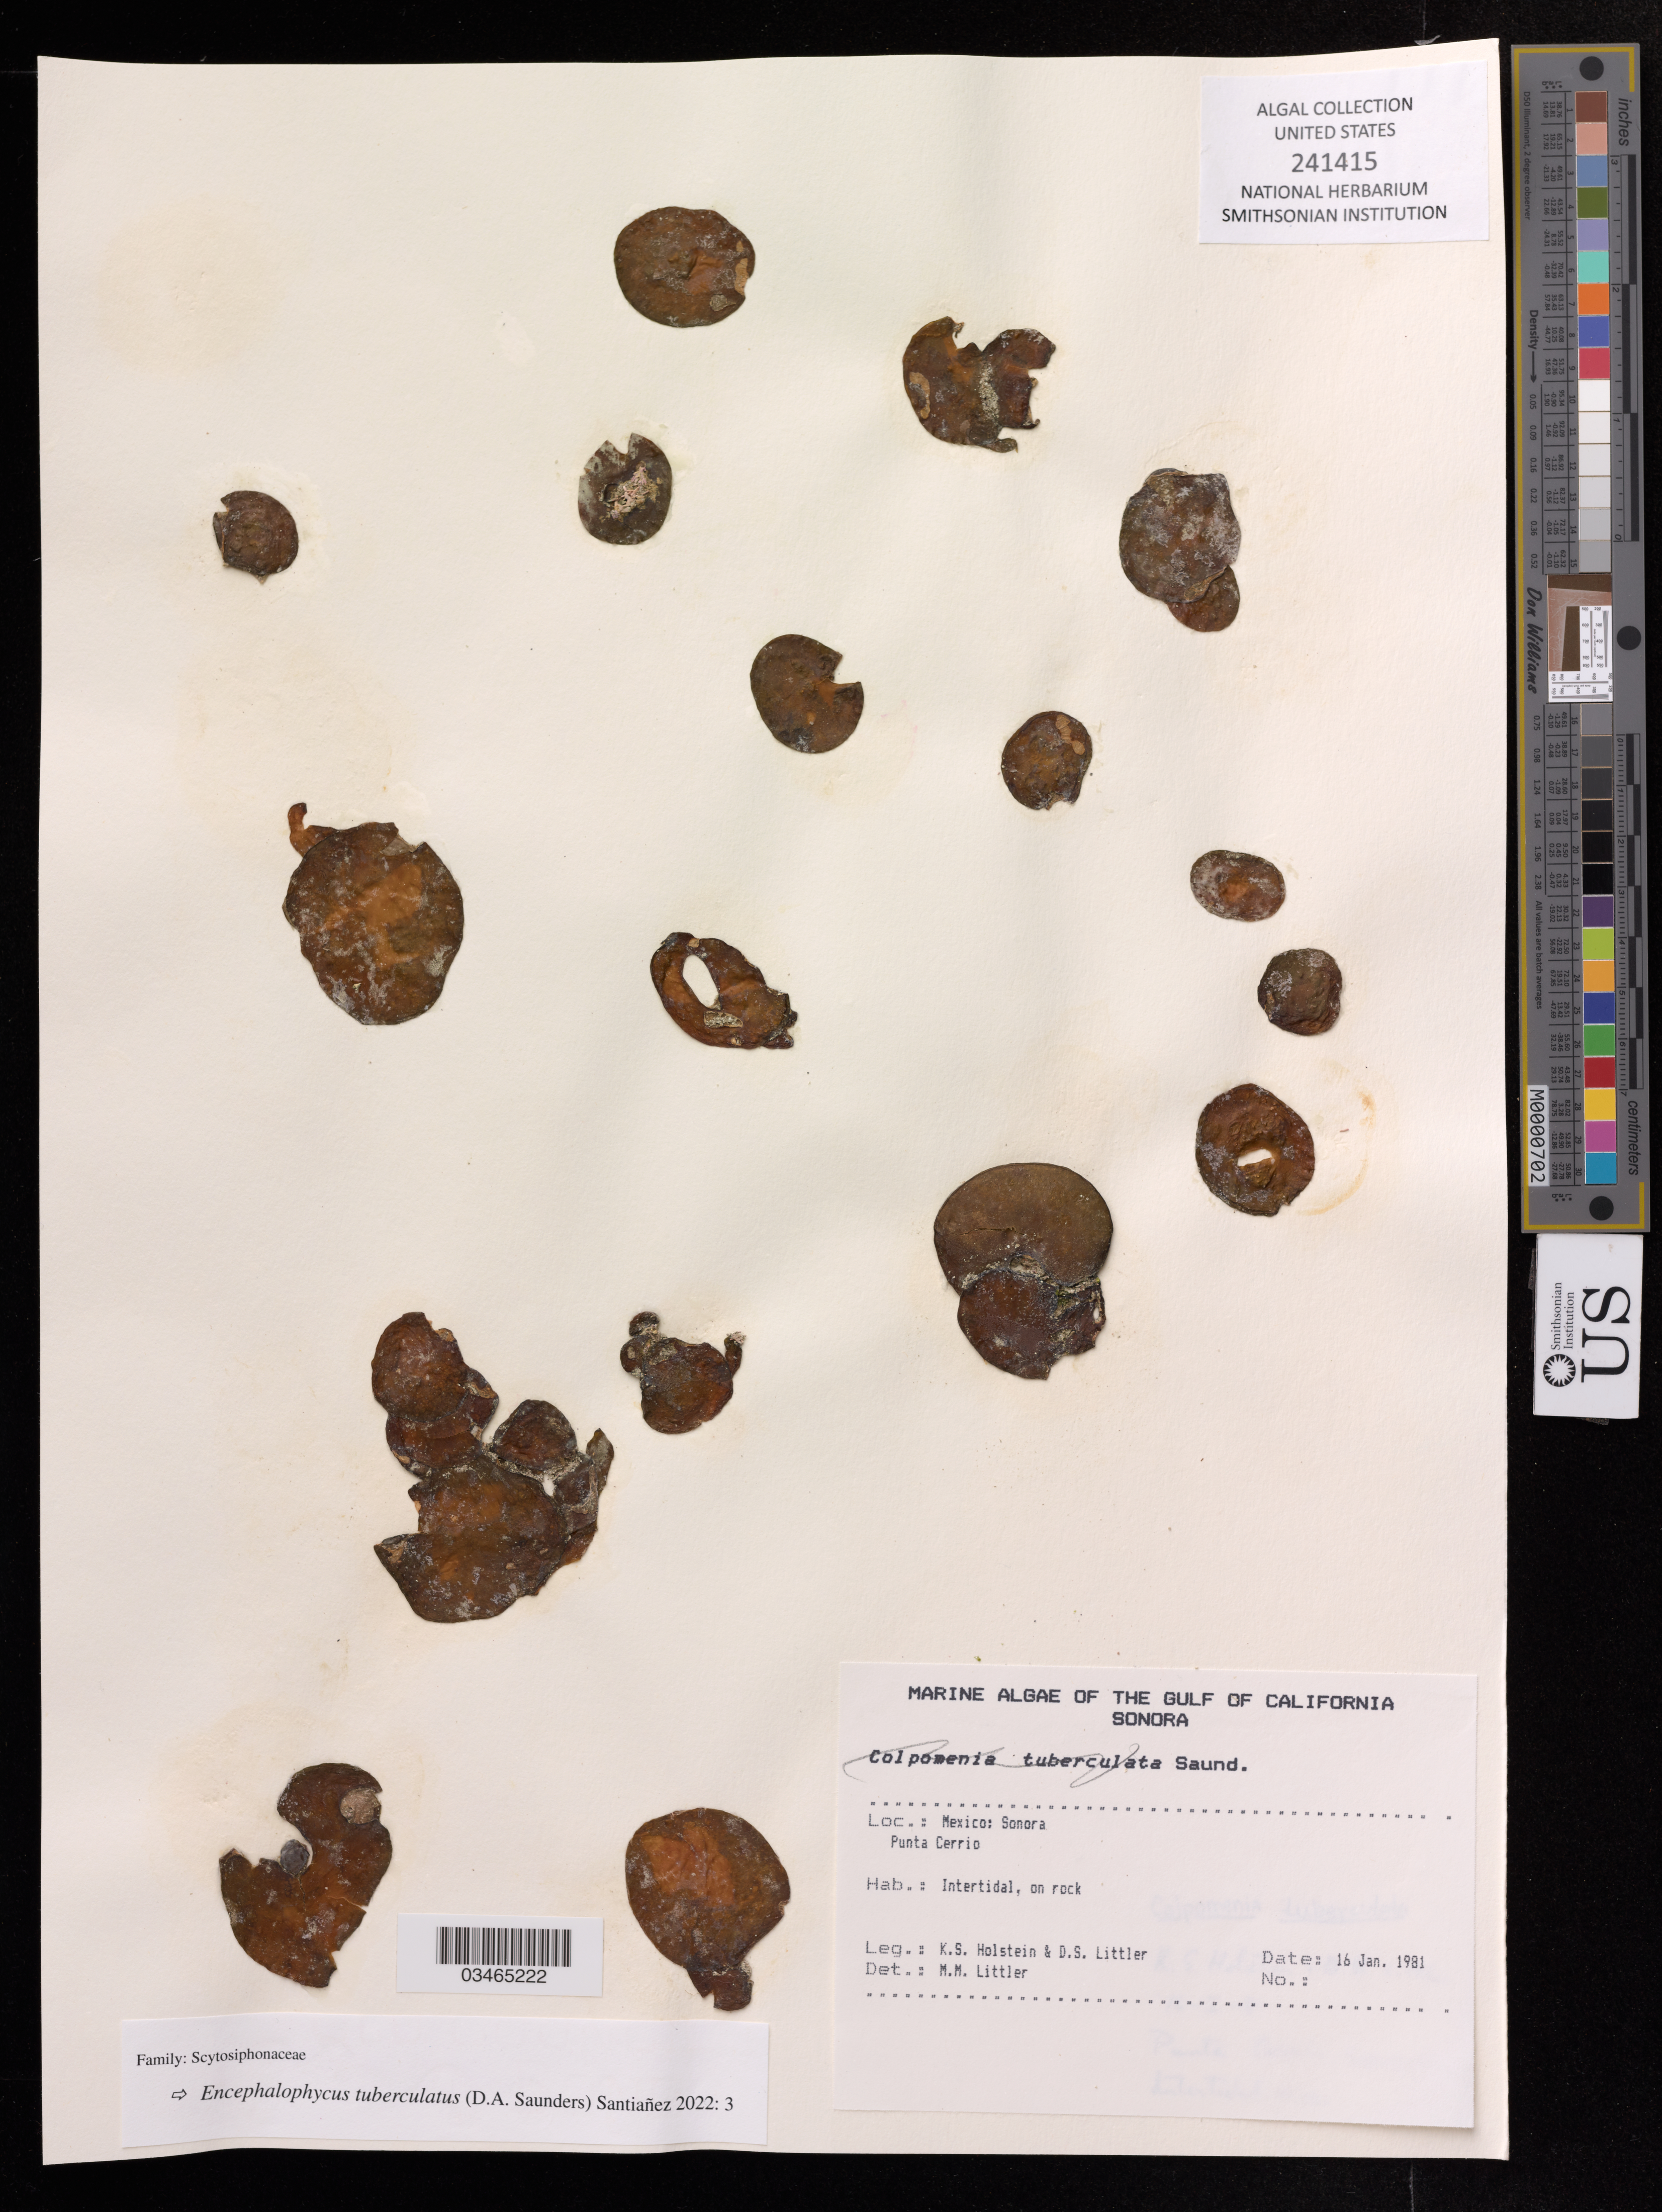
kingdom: Chromista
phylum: Ochrophyta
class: Phaeophyceae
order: Scytosiphonales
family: Scytosiphonaceae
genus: Encephalophycus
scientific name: Encephalophycus tuberculatus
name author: (D.A. Saunders) Santiañez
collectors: K. Holstein & D. S. Littler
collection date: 1981-01-16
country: Mexico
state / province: Sonora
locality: The Gulf of California. Punta Cerrio.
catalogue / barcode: US 241415